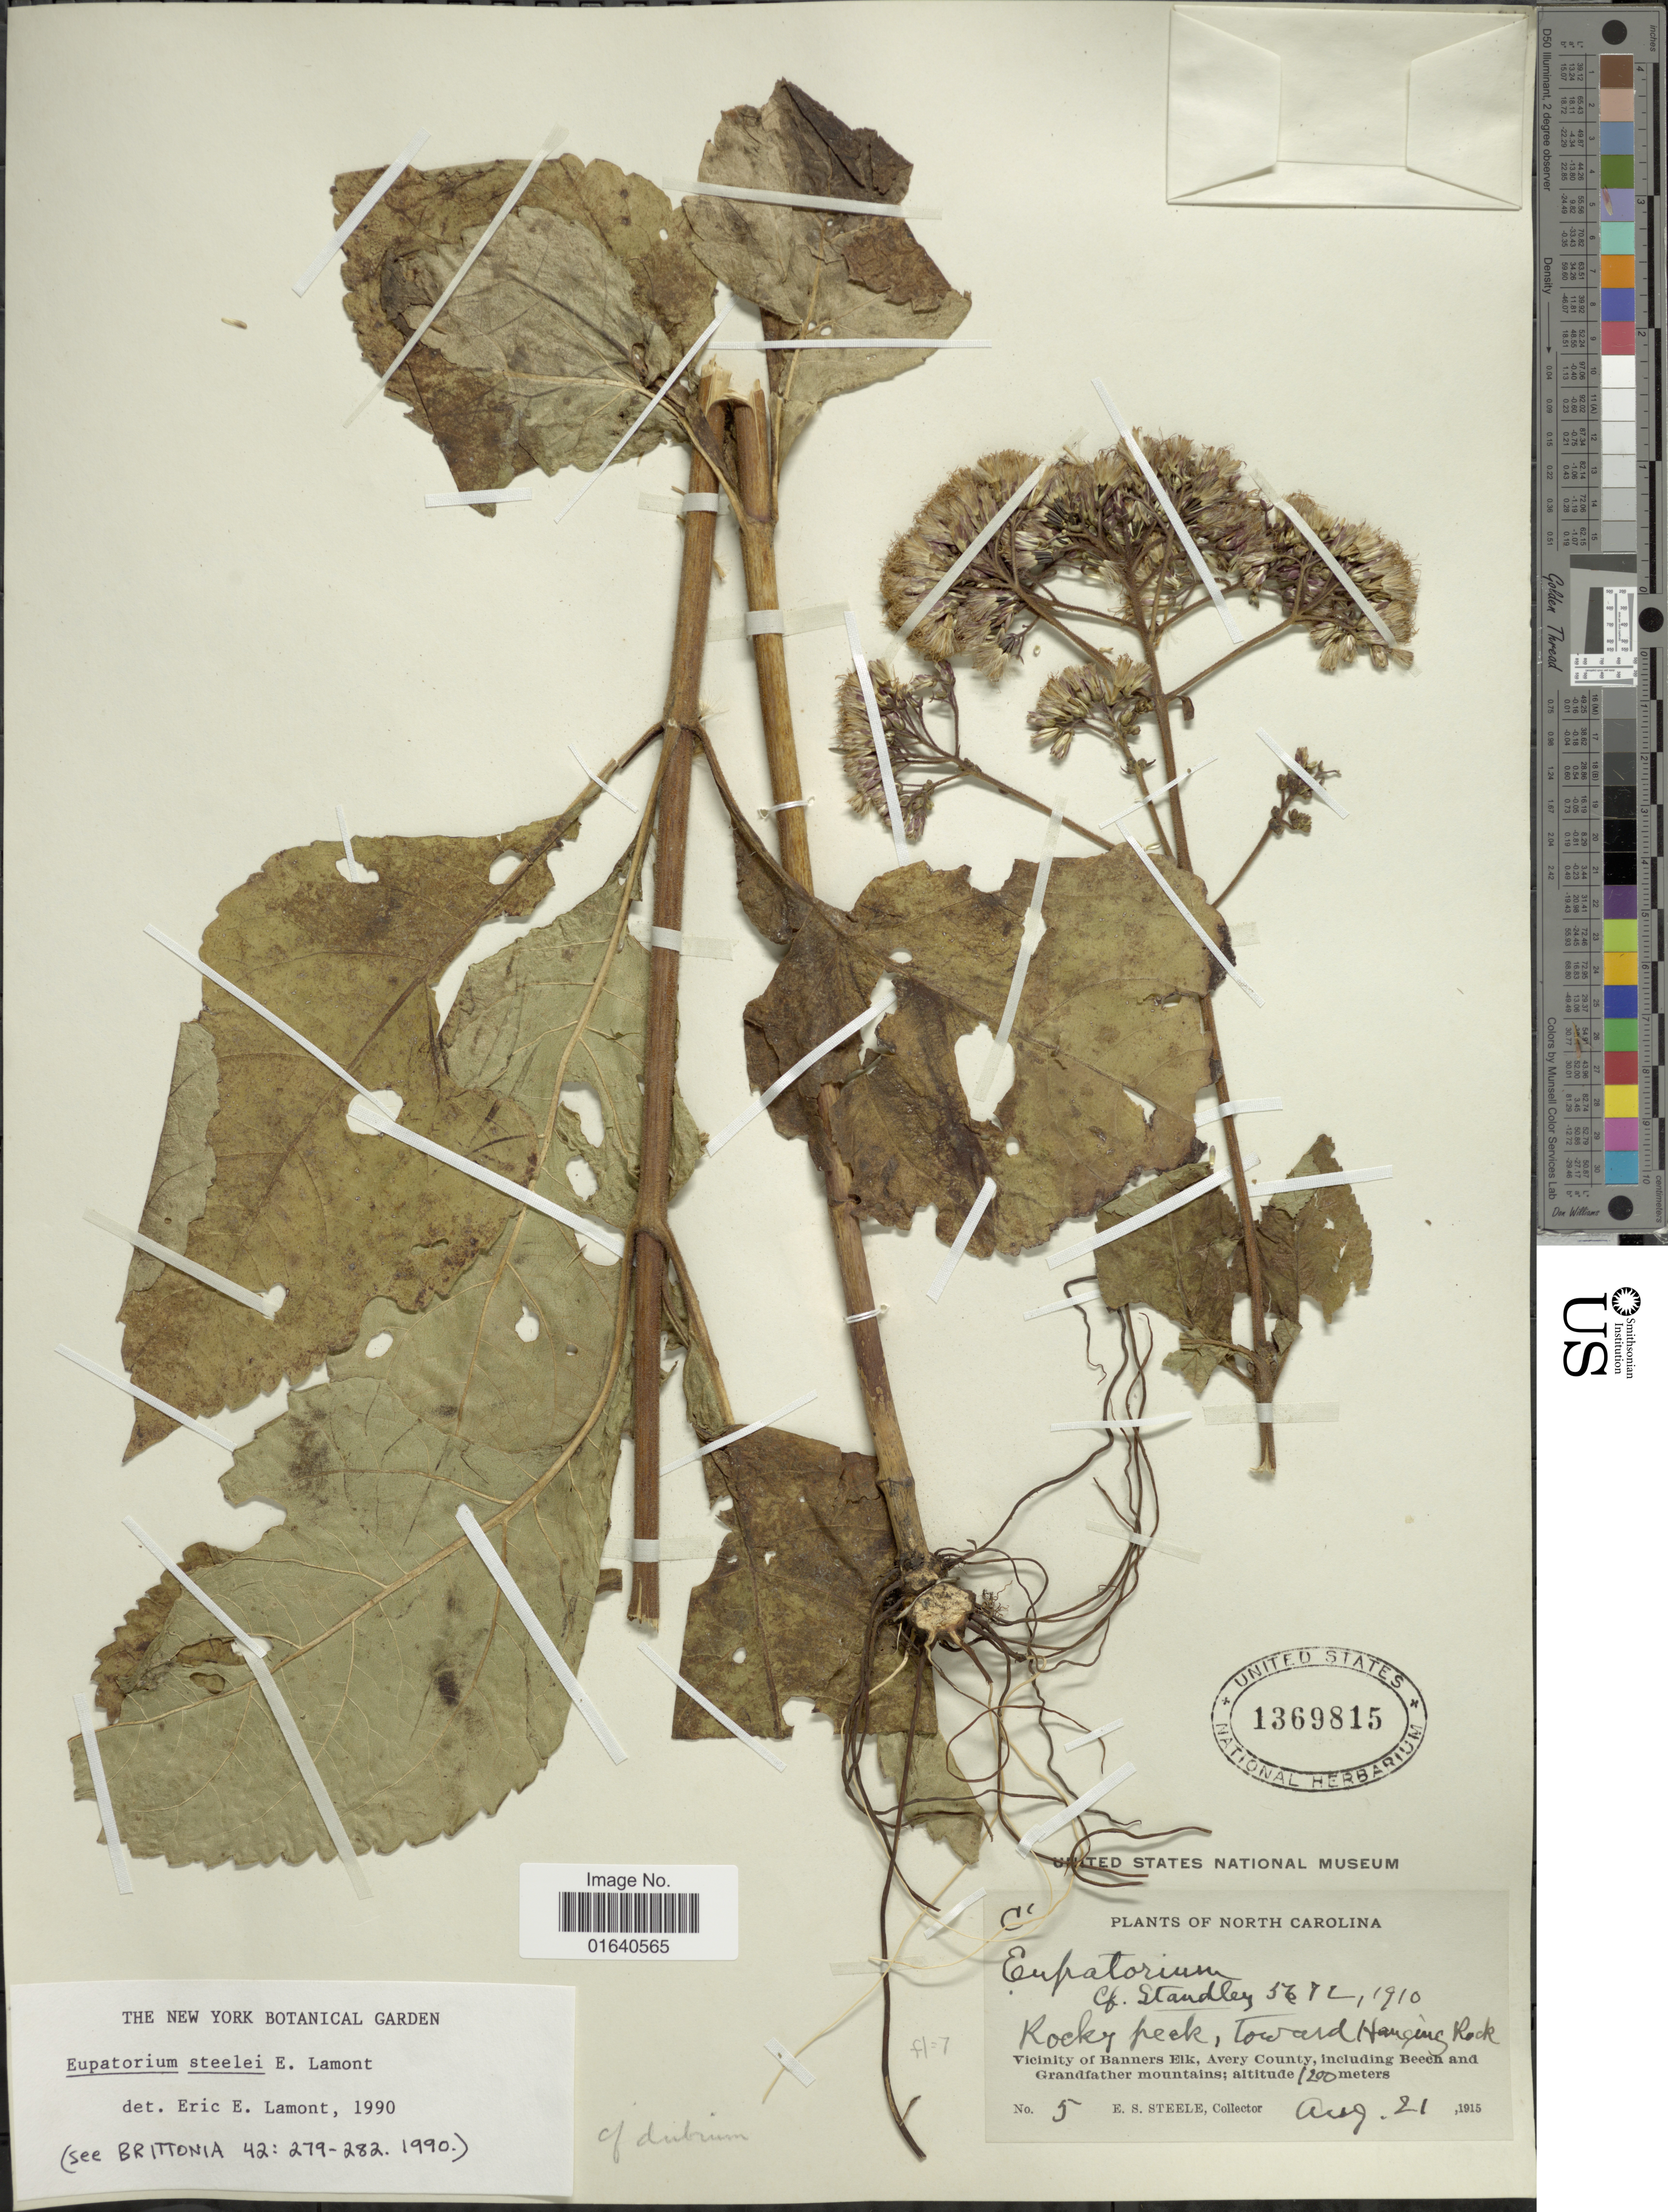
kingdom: Plantae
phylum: Tracheophyta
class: Magnoliopsida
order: Asterales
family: Asteraceae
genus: Eupatorium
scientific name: Eupatorium steelei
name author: E.E. Lamont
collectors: E. Steele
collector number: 5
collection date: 1915-08-21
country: United States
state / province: North Carolina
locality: Rocky peak, Toward Hancing Rock, Vicinity of Banners Elk, Avery County, inluding Beech and Grandfather mountains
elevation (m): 1200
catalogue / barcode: US 1369815